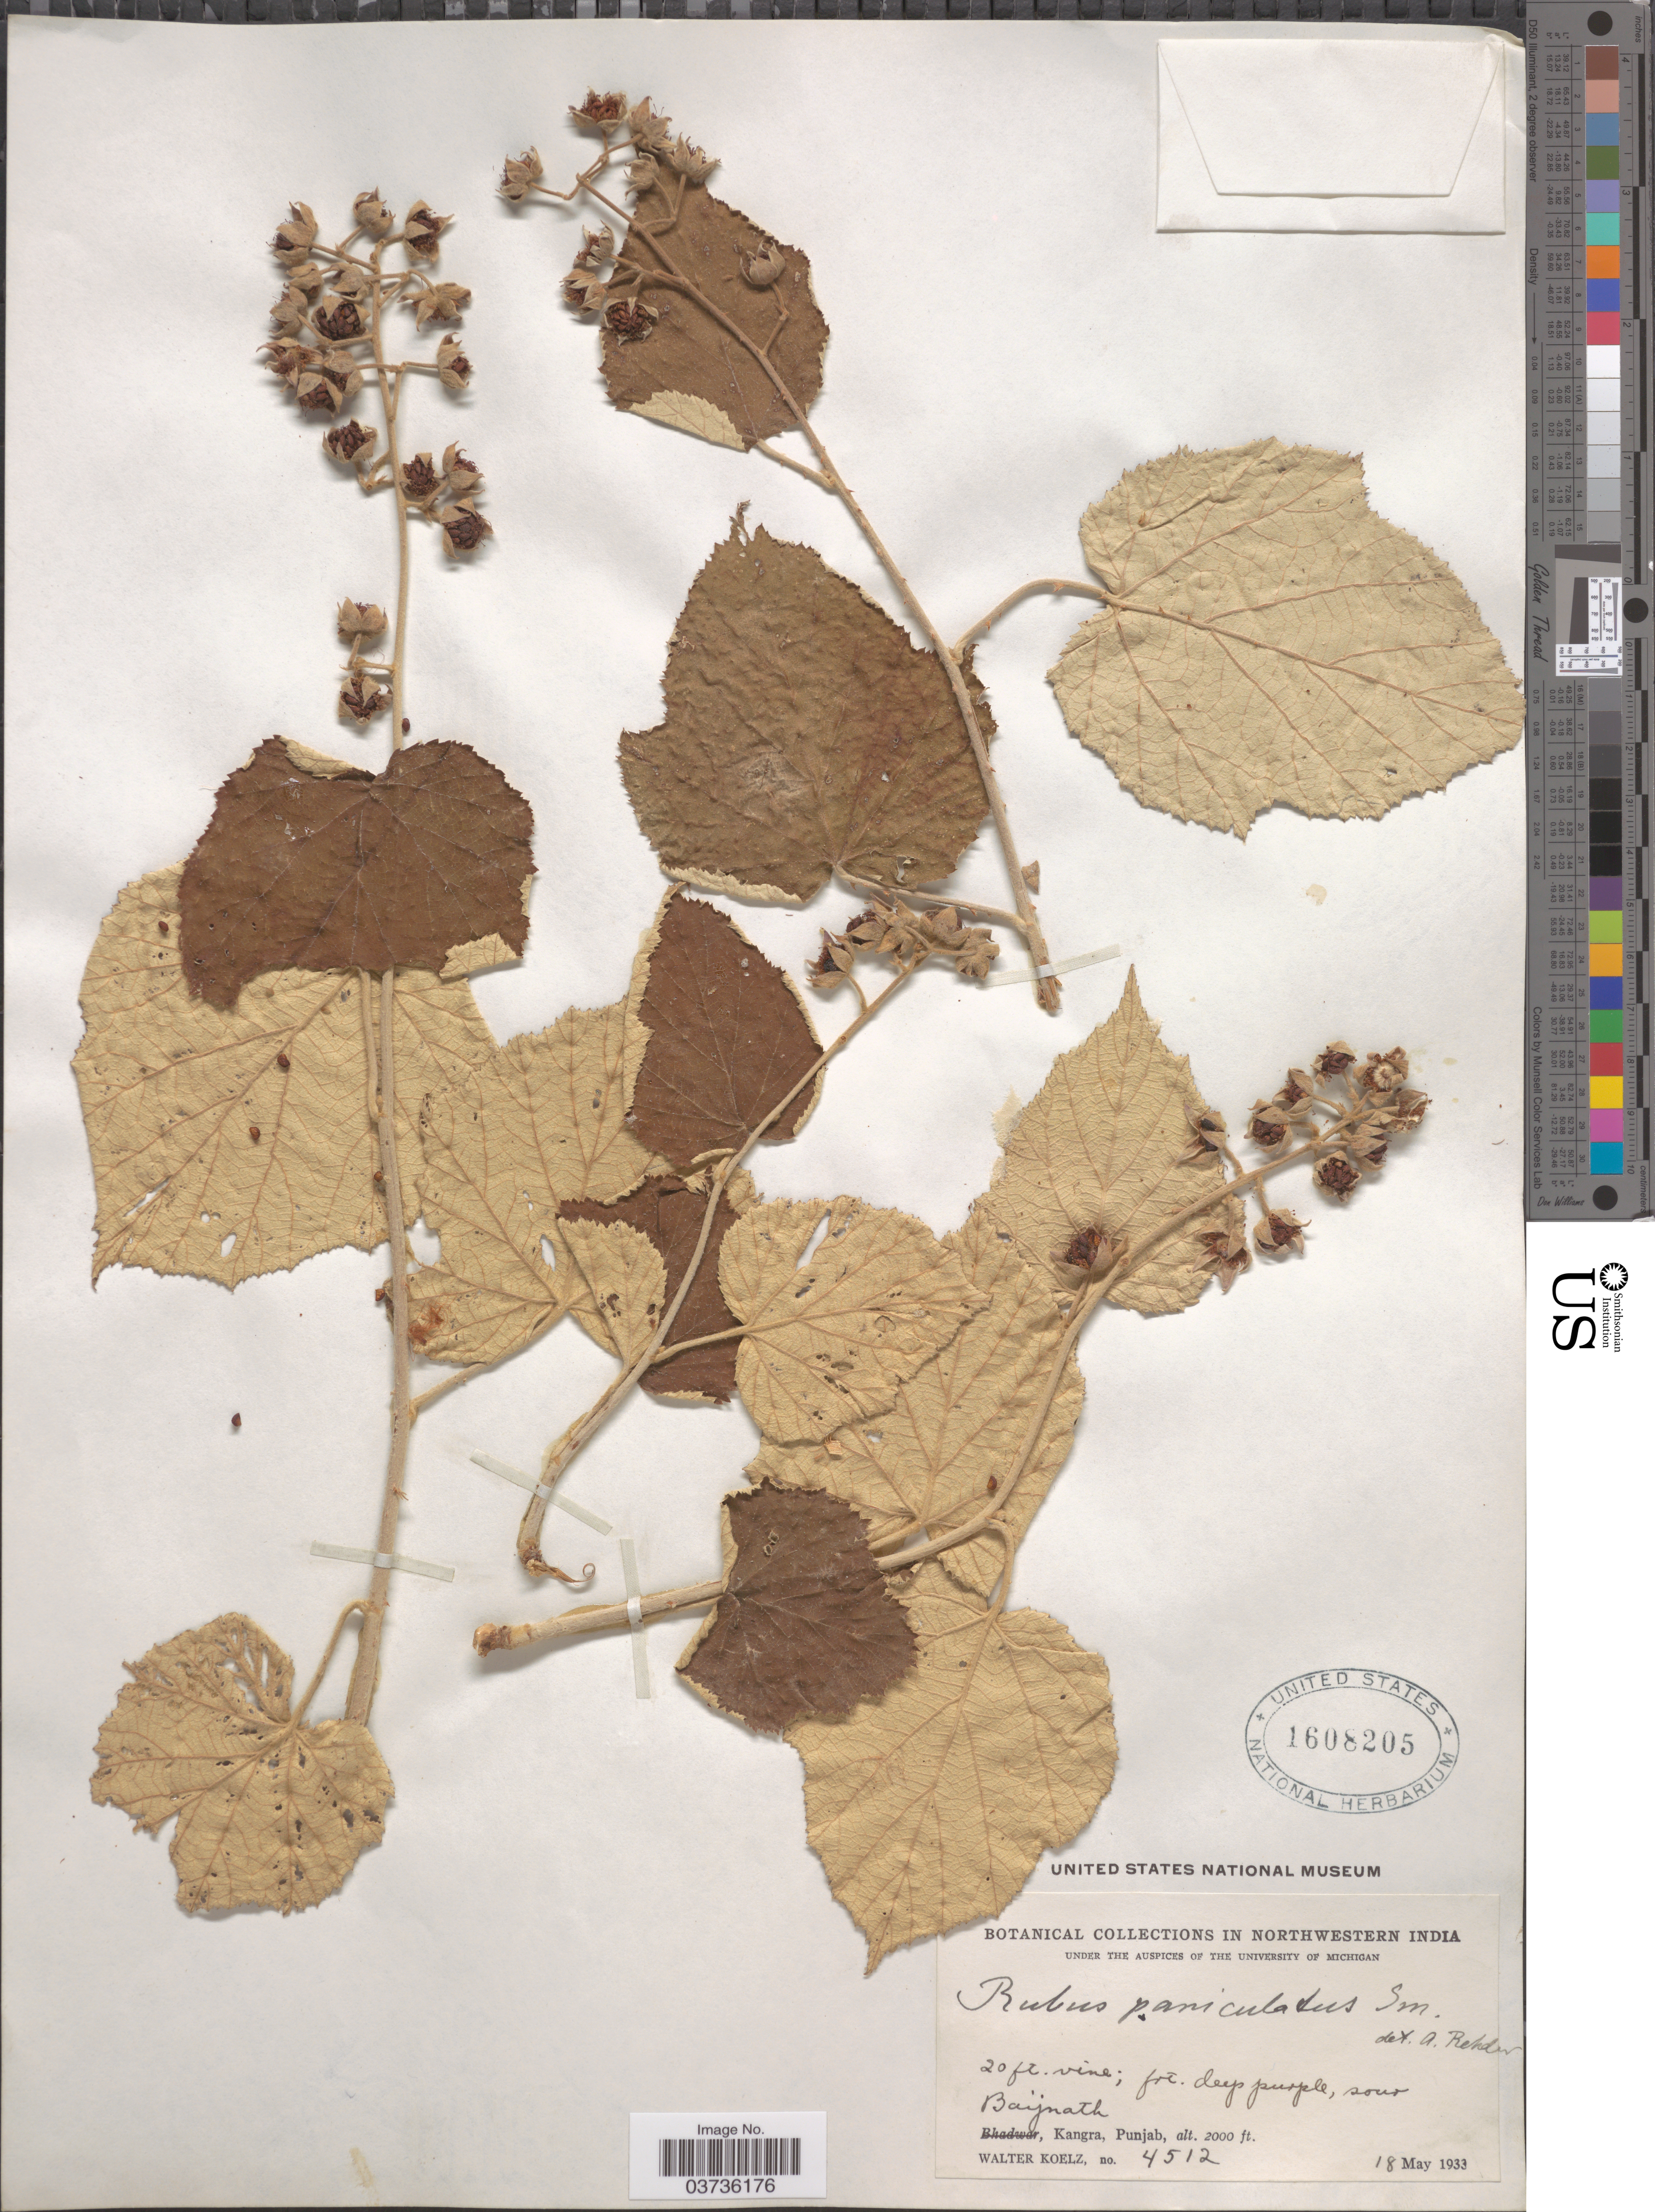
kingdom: Plantae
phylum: Tracheophyta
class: Magnoliopsida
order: Rosales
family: Rosaceae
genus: Rubus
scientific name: Rubus paniculatus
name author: Sm.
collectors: W. N. Koelz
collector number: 4512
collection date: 1933-05-18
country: India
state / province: Punjab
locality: Northwestern India. Baijnath. Kangra.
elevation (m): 610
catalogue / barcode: US 1608205